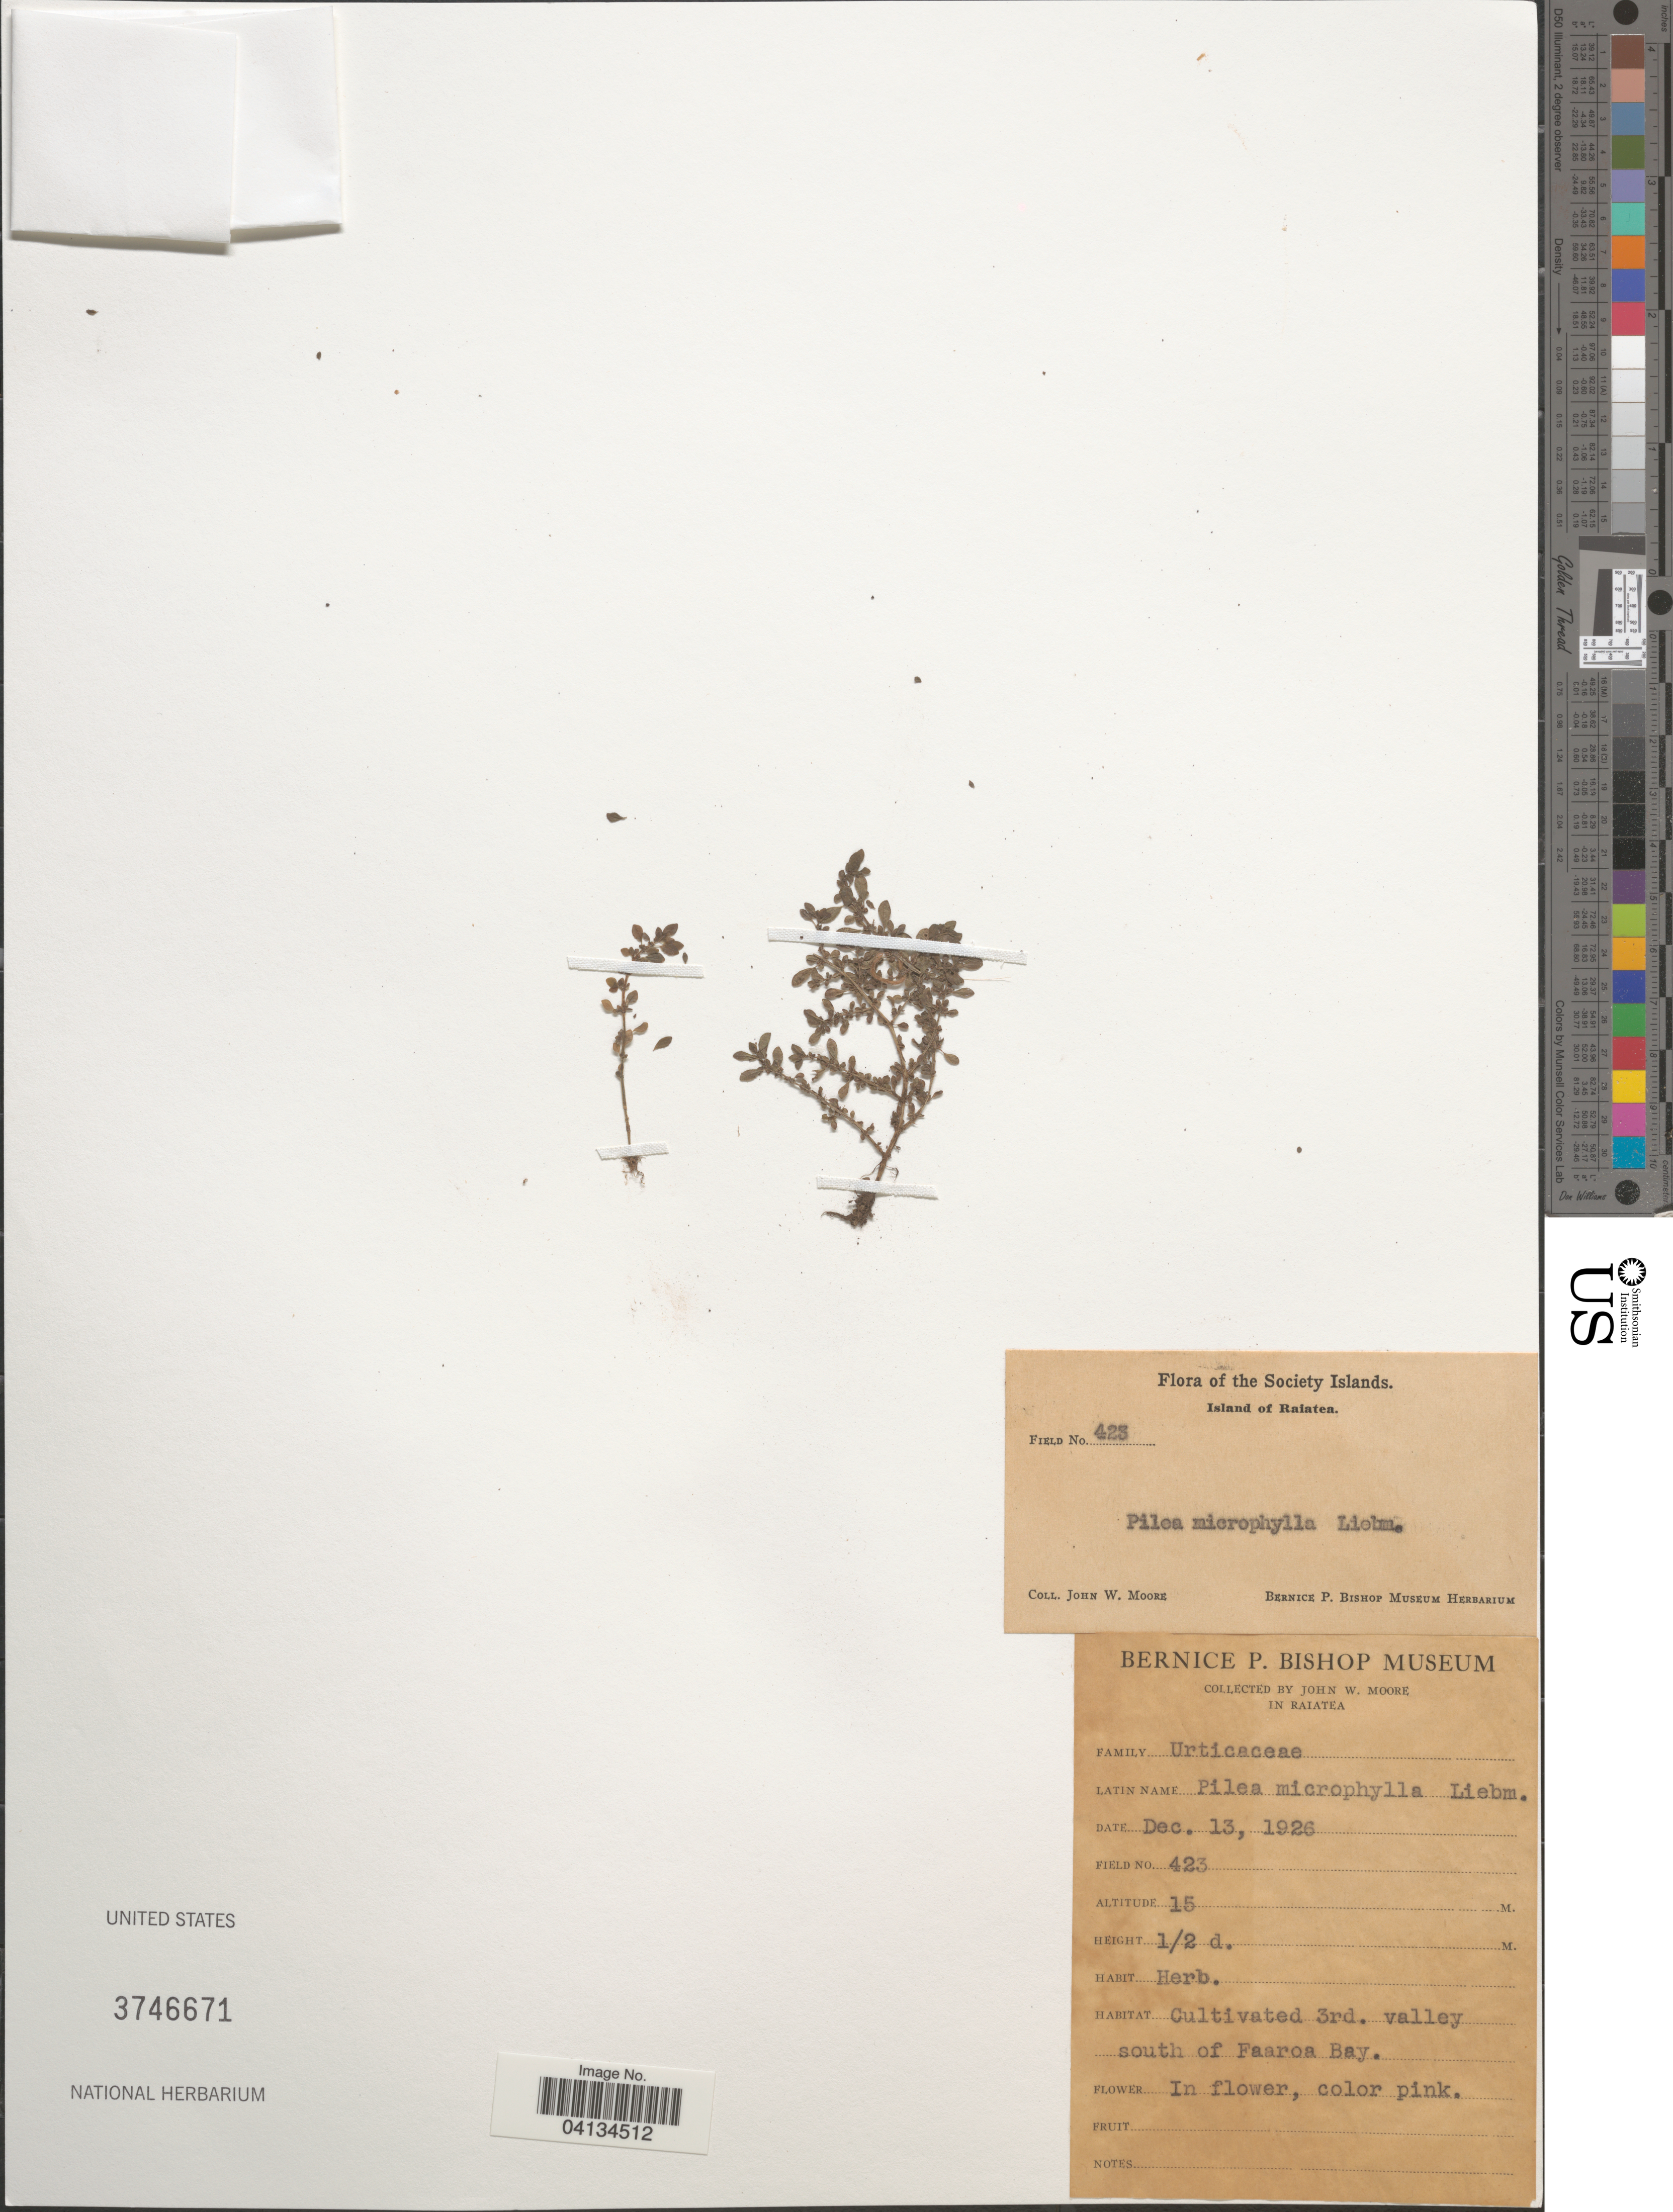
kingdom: Plantae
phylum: Tracheophyta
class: Magnoliopsida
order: Rosales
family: Urticaceae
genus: Pilea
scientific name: Pilea microphylla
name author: (L.) Liebm.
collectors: J. Moore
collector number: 423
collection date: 1926-12-13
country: French Polynesia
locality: The Society Islands. Island of Raiatea. Cultivated 3rd. valley south of Faaroa Bay.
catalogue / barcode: US 3746671